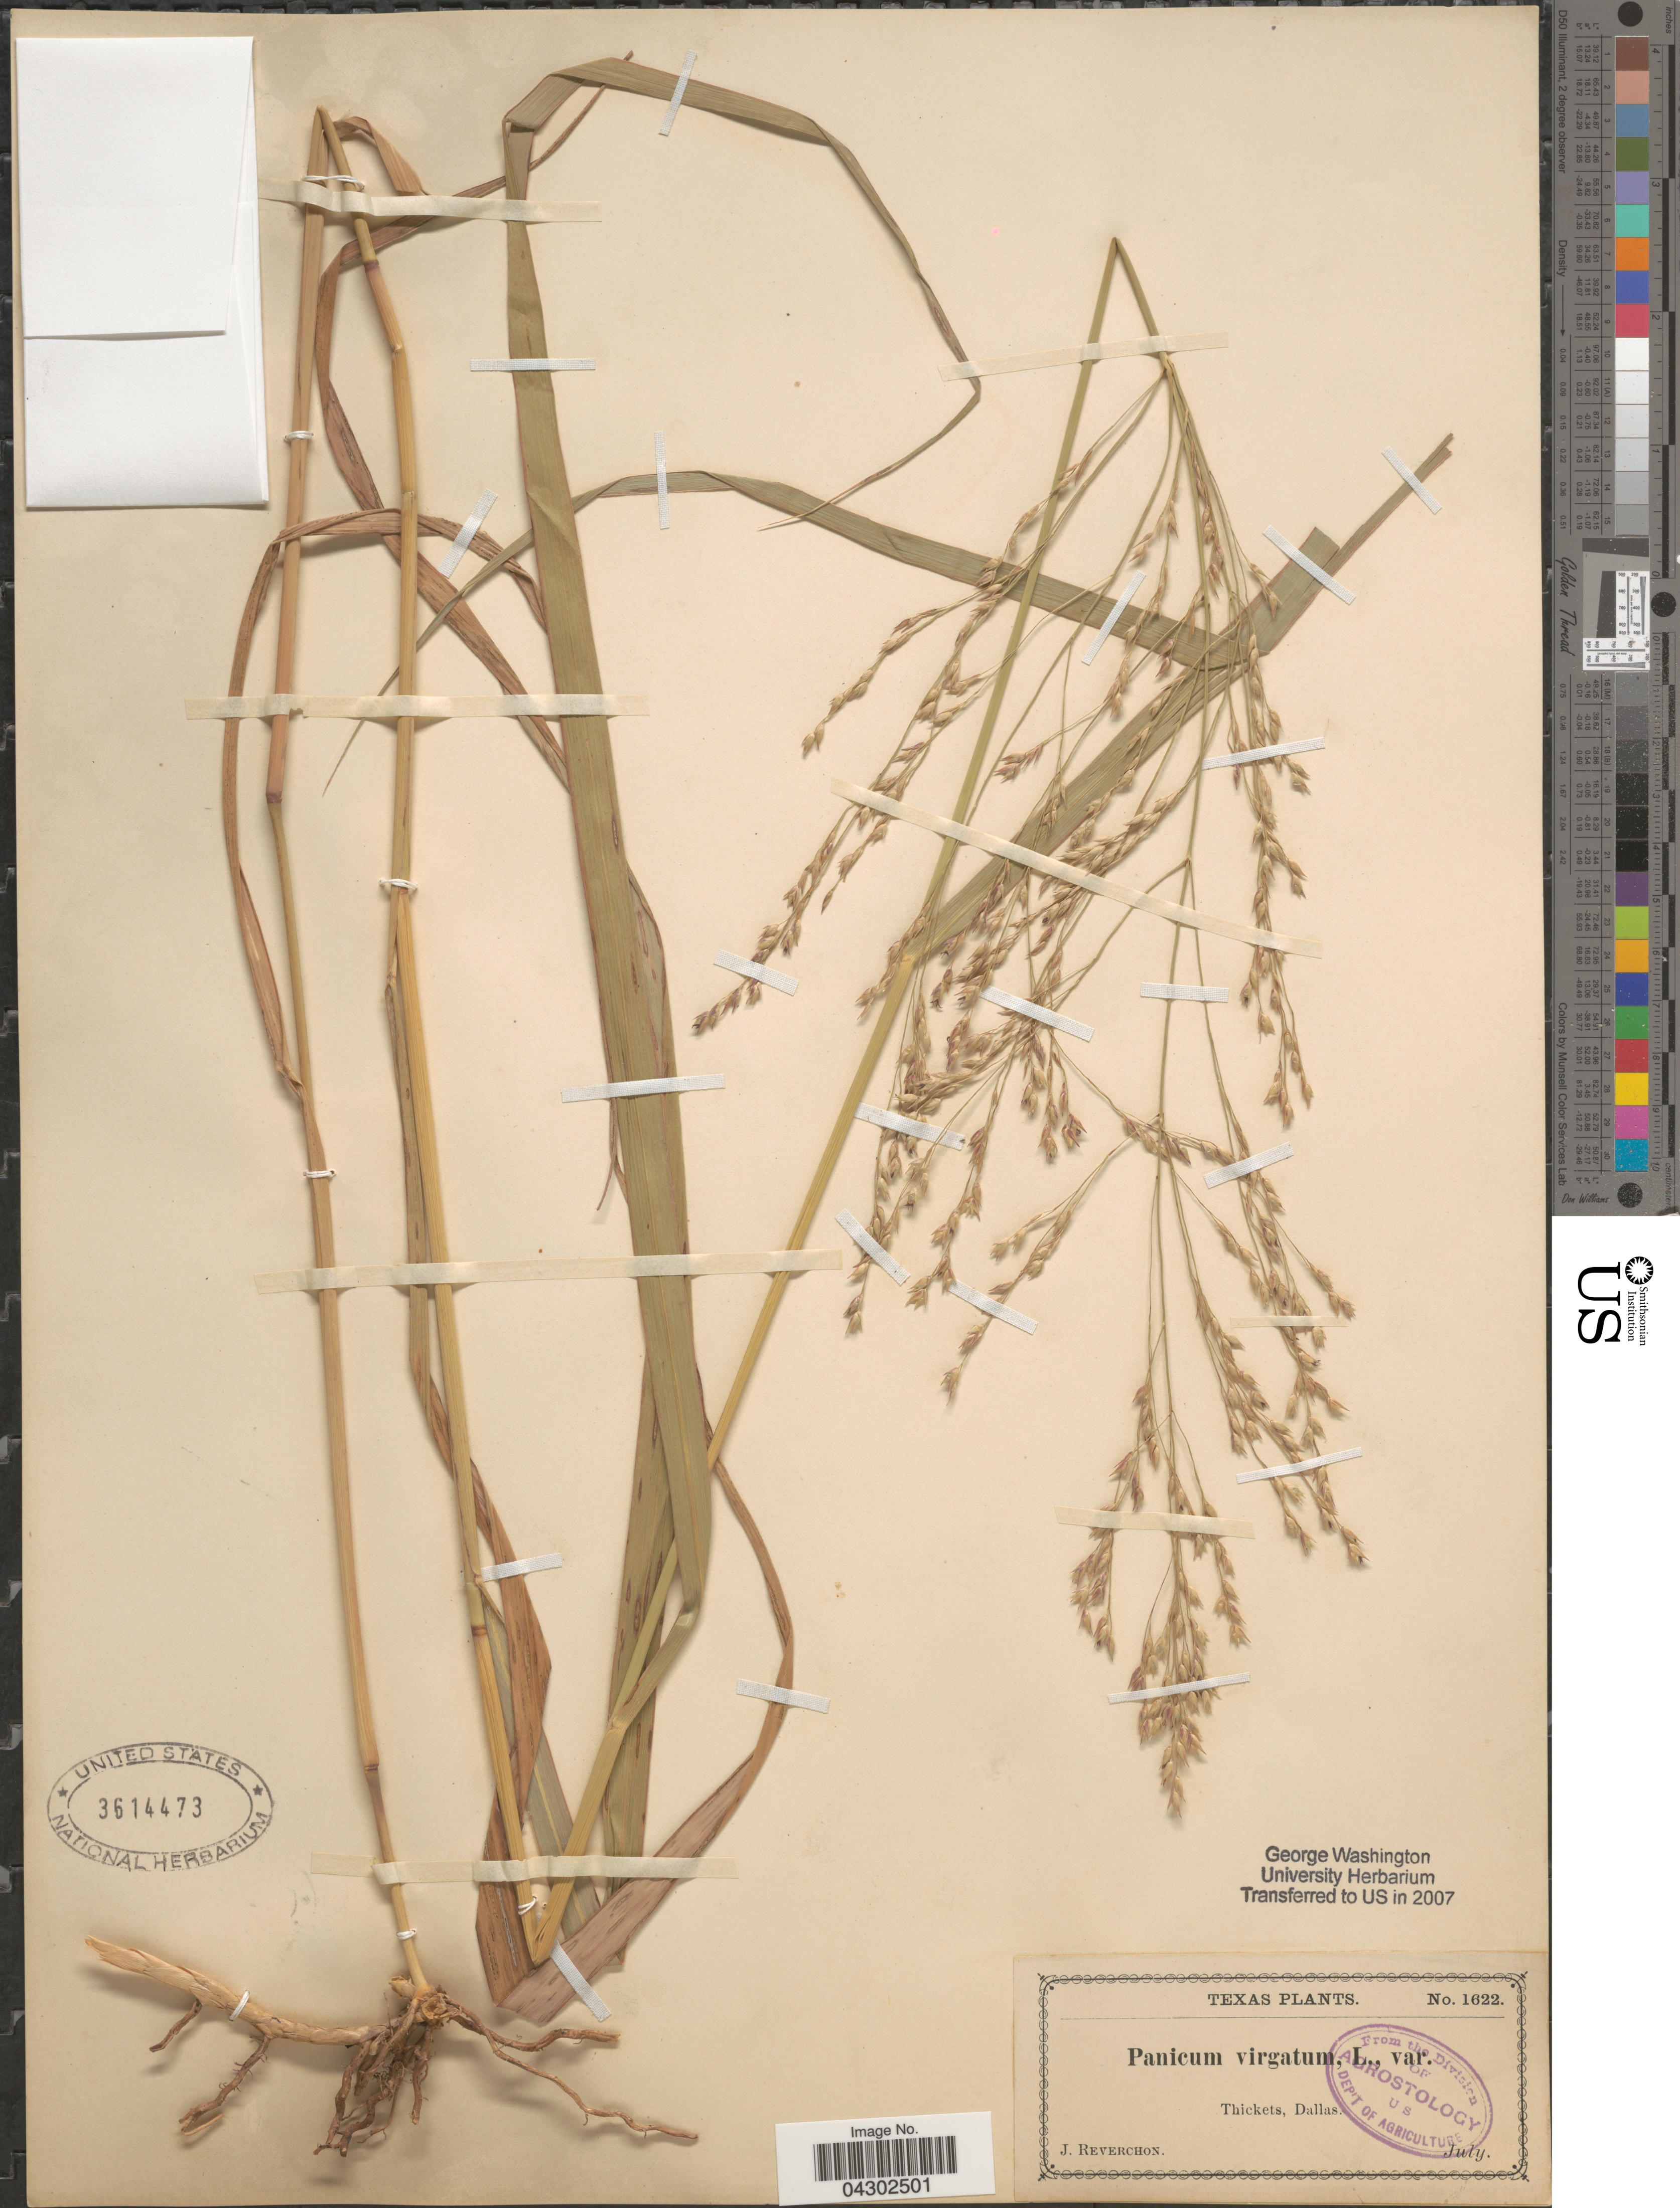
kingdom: Plantae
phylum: Tracheophyta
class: Liliopsida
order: Poales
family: Poaceae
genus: Panicum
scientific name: Panicum virgatum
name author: L.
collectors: J. Reverchon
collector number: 1622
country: United States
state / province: Texas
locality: Thickets, Dallas.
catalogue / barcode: US 3614473